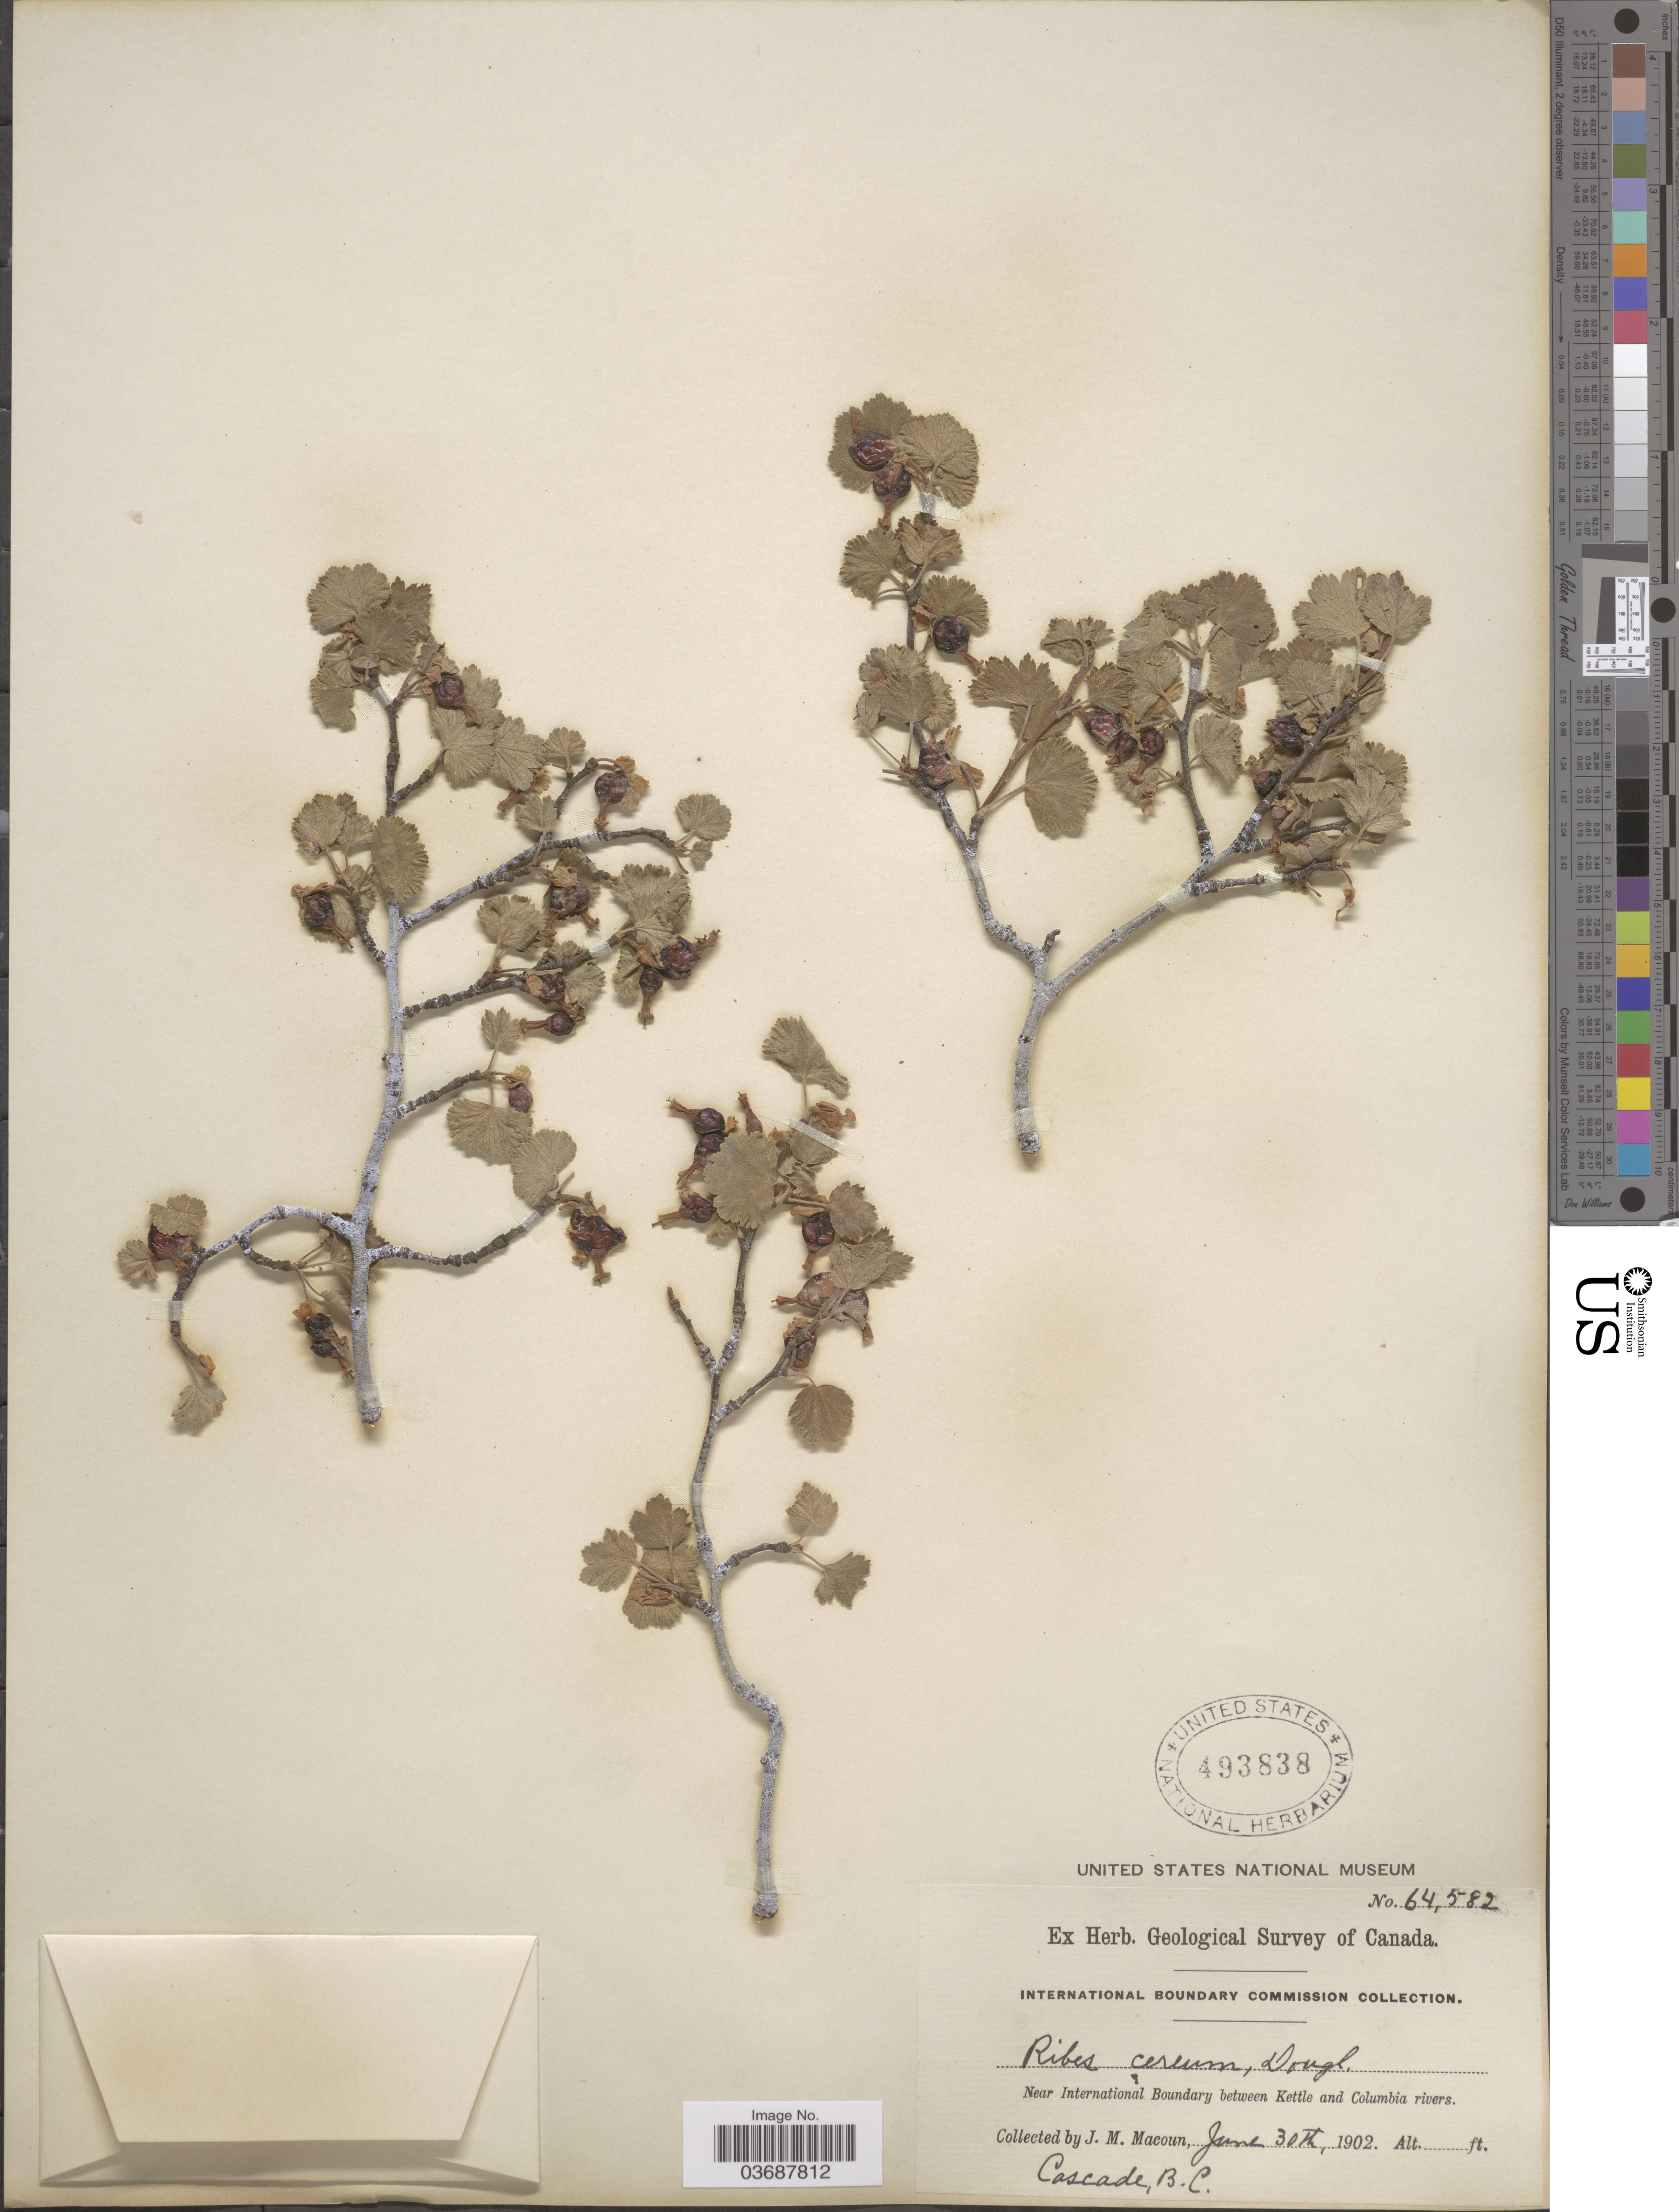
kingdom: Plantae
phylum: Tracheophyta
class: Magnoliopsida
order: Saxifragales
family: Grossulariaceae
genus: Ribes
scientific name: Ribes inebrians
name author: Lindl.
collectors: J. M. Macoun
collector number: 64582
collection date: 1902-06-30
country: Canada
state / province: British Columbia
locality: Cascade. Near International Boundary between Kettle and Columbia rivers.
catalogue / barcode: US 493838